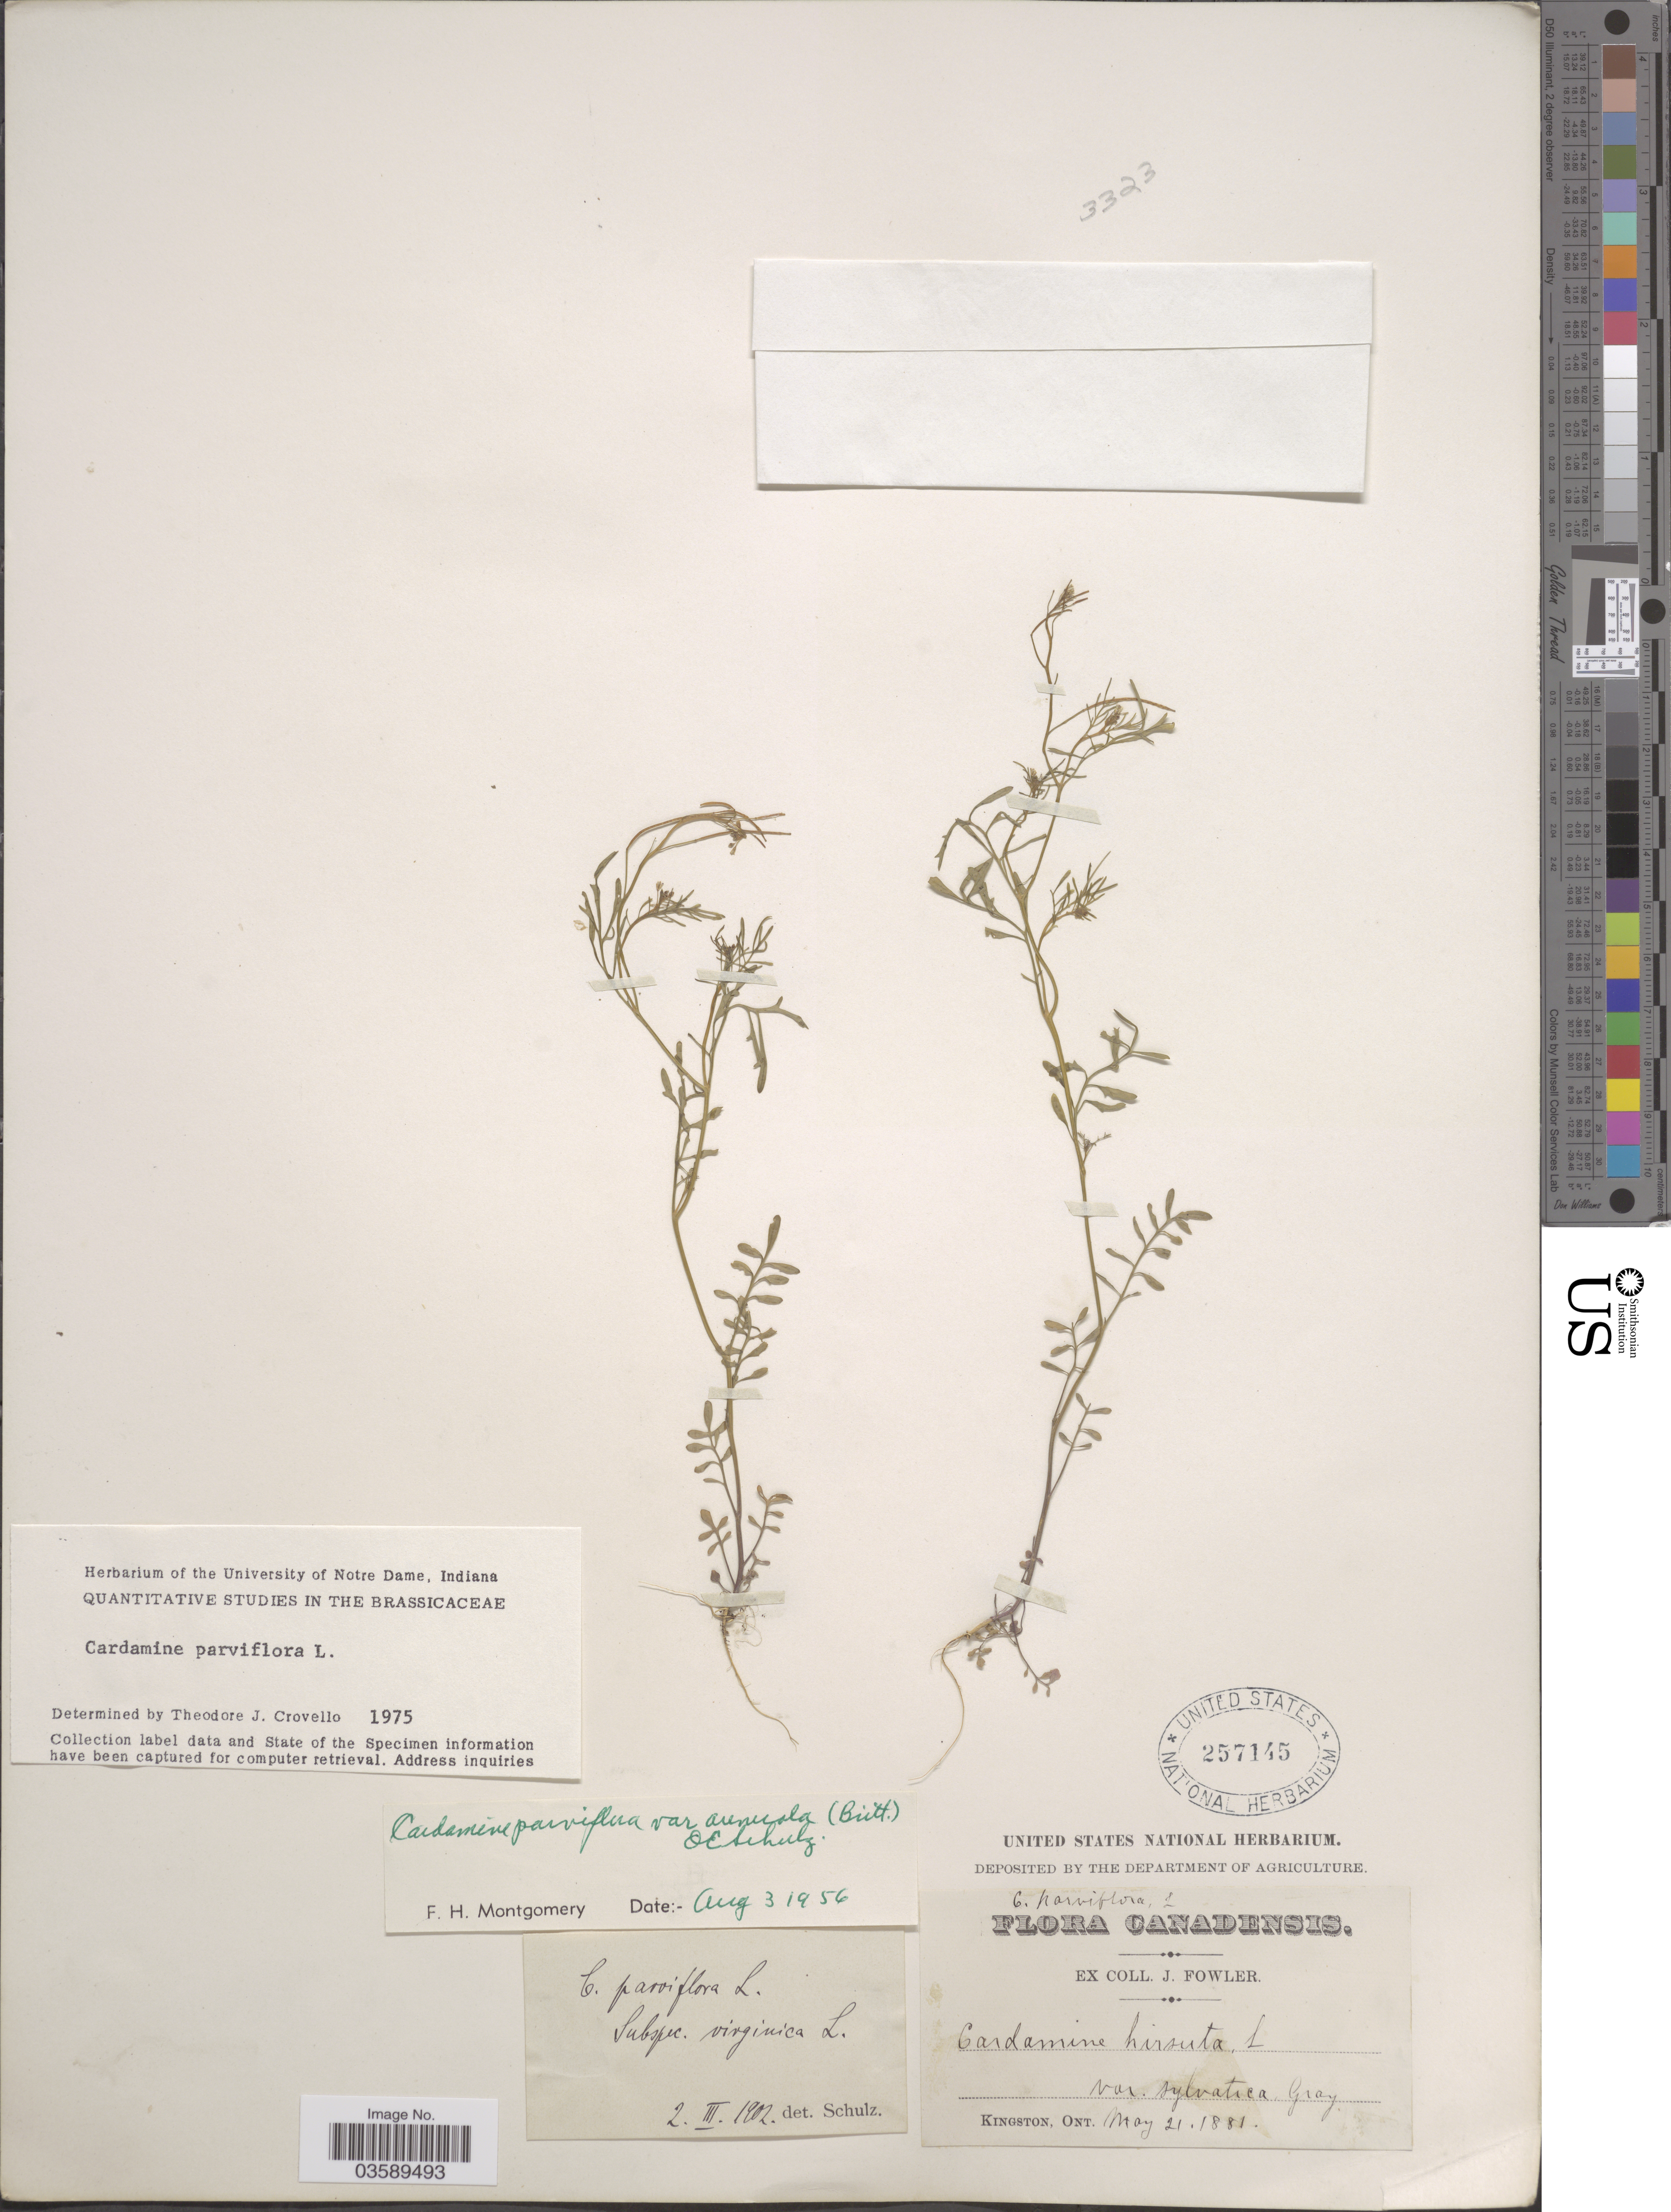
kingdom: Plantae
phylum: Tracheophyta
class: Magnoliopsida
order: Brassicales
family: Brassicaceae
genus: Cardamine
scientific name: Cardamine parviflora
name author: L.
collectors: J. Fowler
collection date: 1881-05-21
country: Canada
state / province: Ontario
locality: Kingston.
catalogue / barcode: US 257145